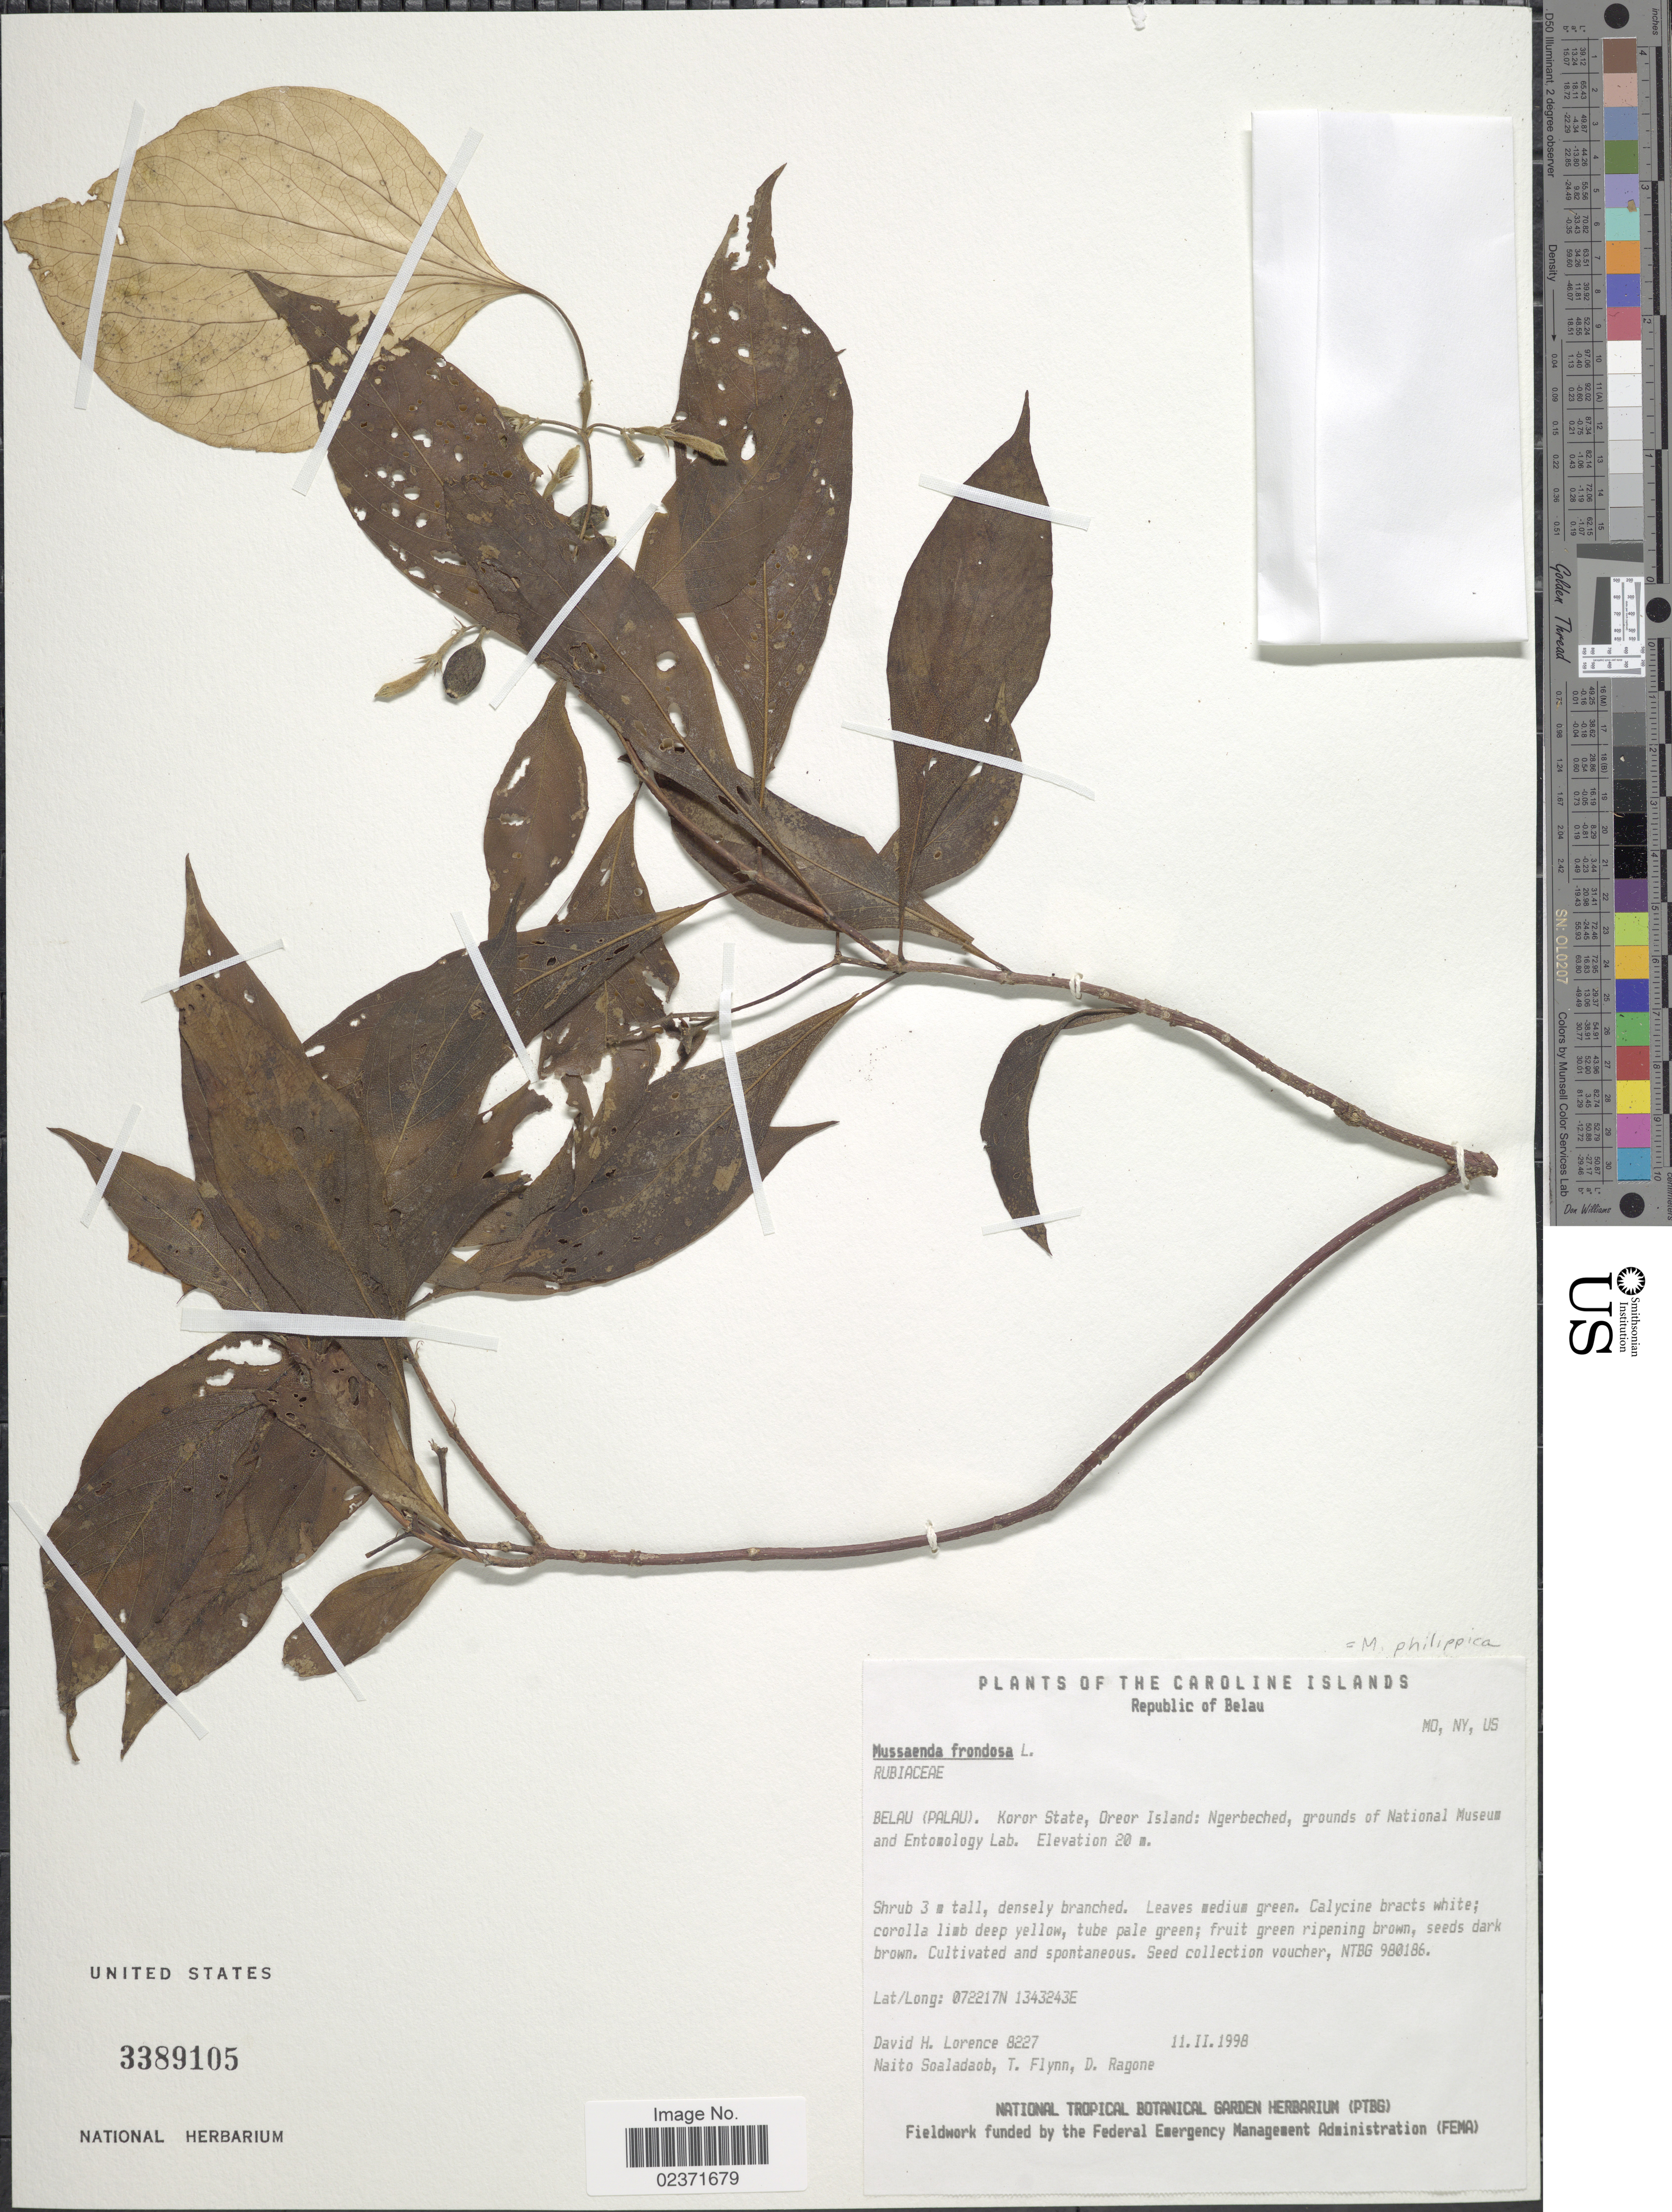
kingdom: Plantae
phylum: Tracheophyta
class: Magnoliopsida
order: Gentianales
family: Rubiaceae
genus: Mussaenda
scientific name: Mussaenda philippica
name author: A. Rich.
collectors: D. Lorence, N. Soaladaob, T. Flynn & D. Ragone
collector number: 8227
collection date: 1998-02-11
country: Palau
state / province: Koror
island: Oreor [Koror]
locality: Koror State, Oreor Island: Ngerbeched, grounds of National Museum and Entomology Lab.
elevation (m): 20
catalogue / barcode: US 3389105